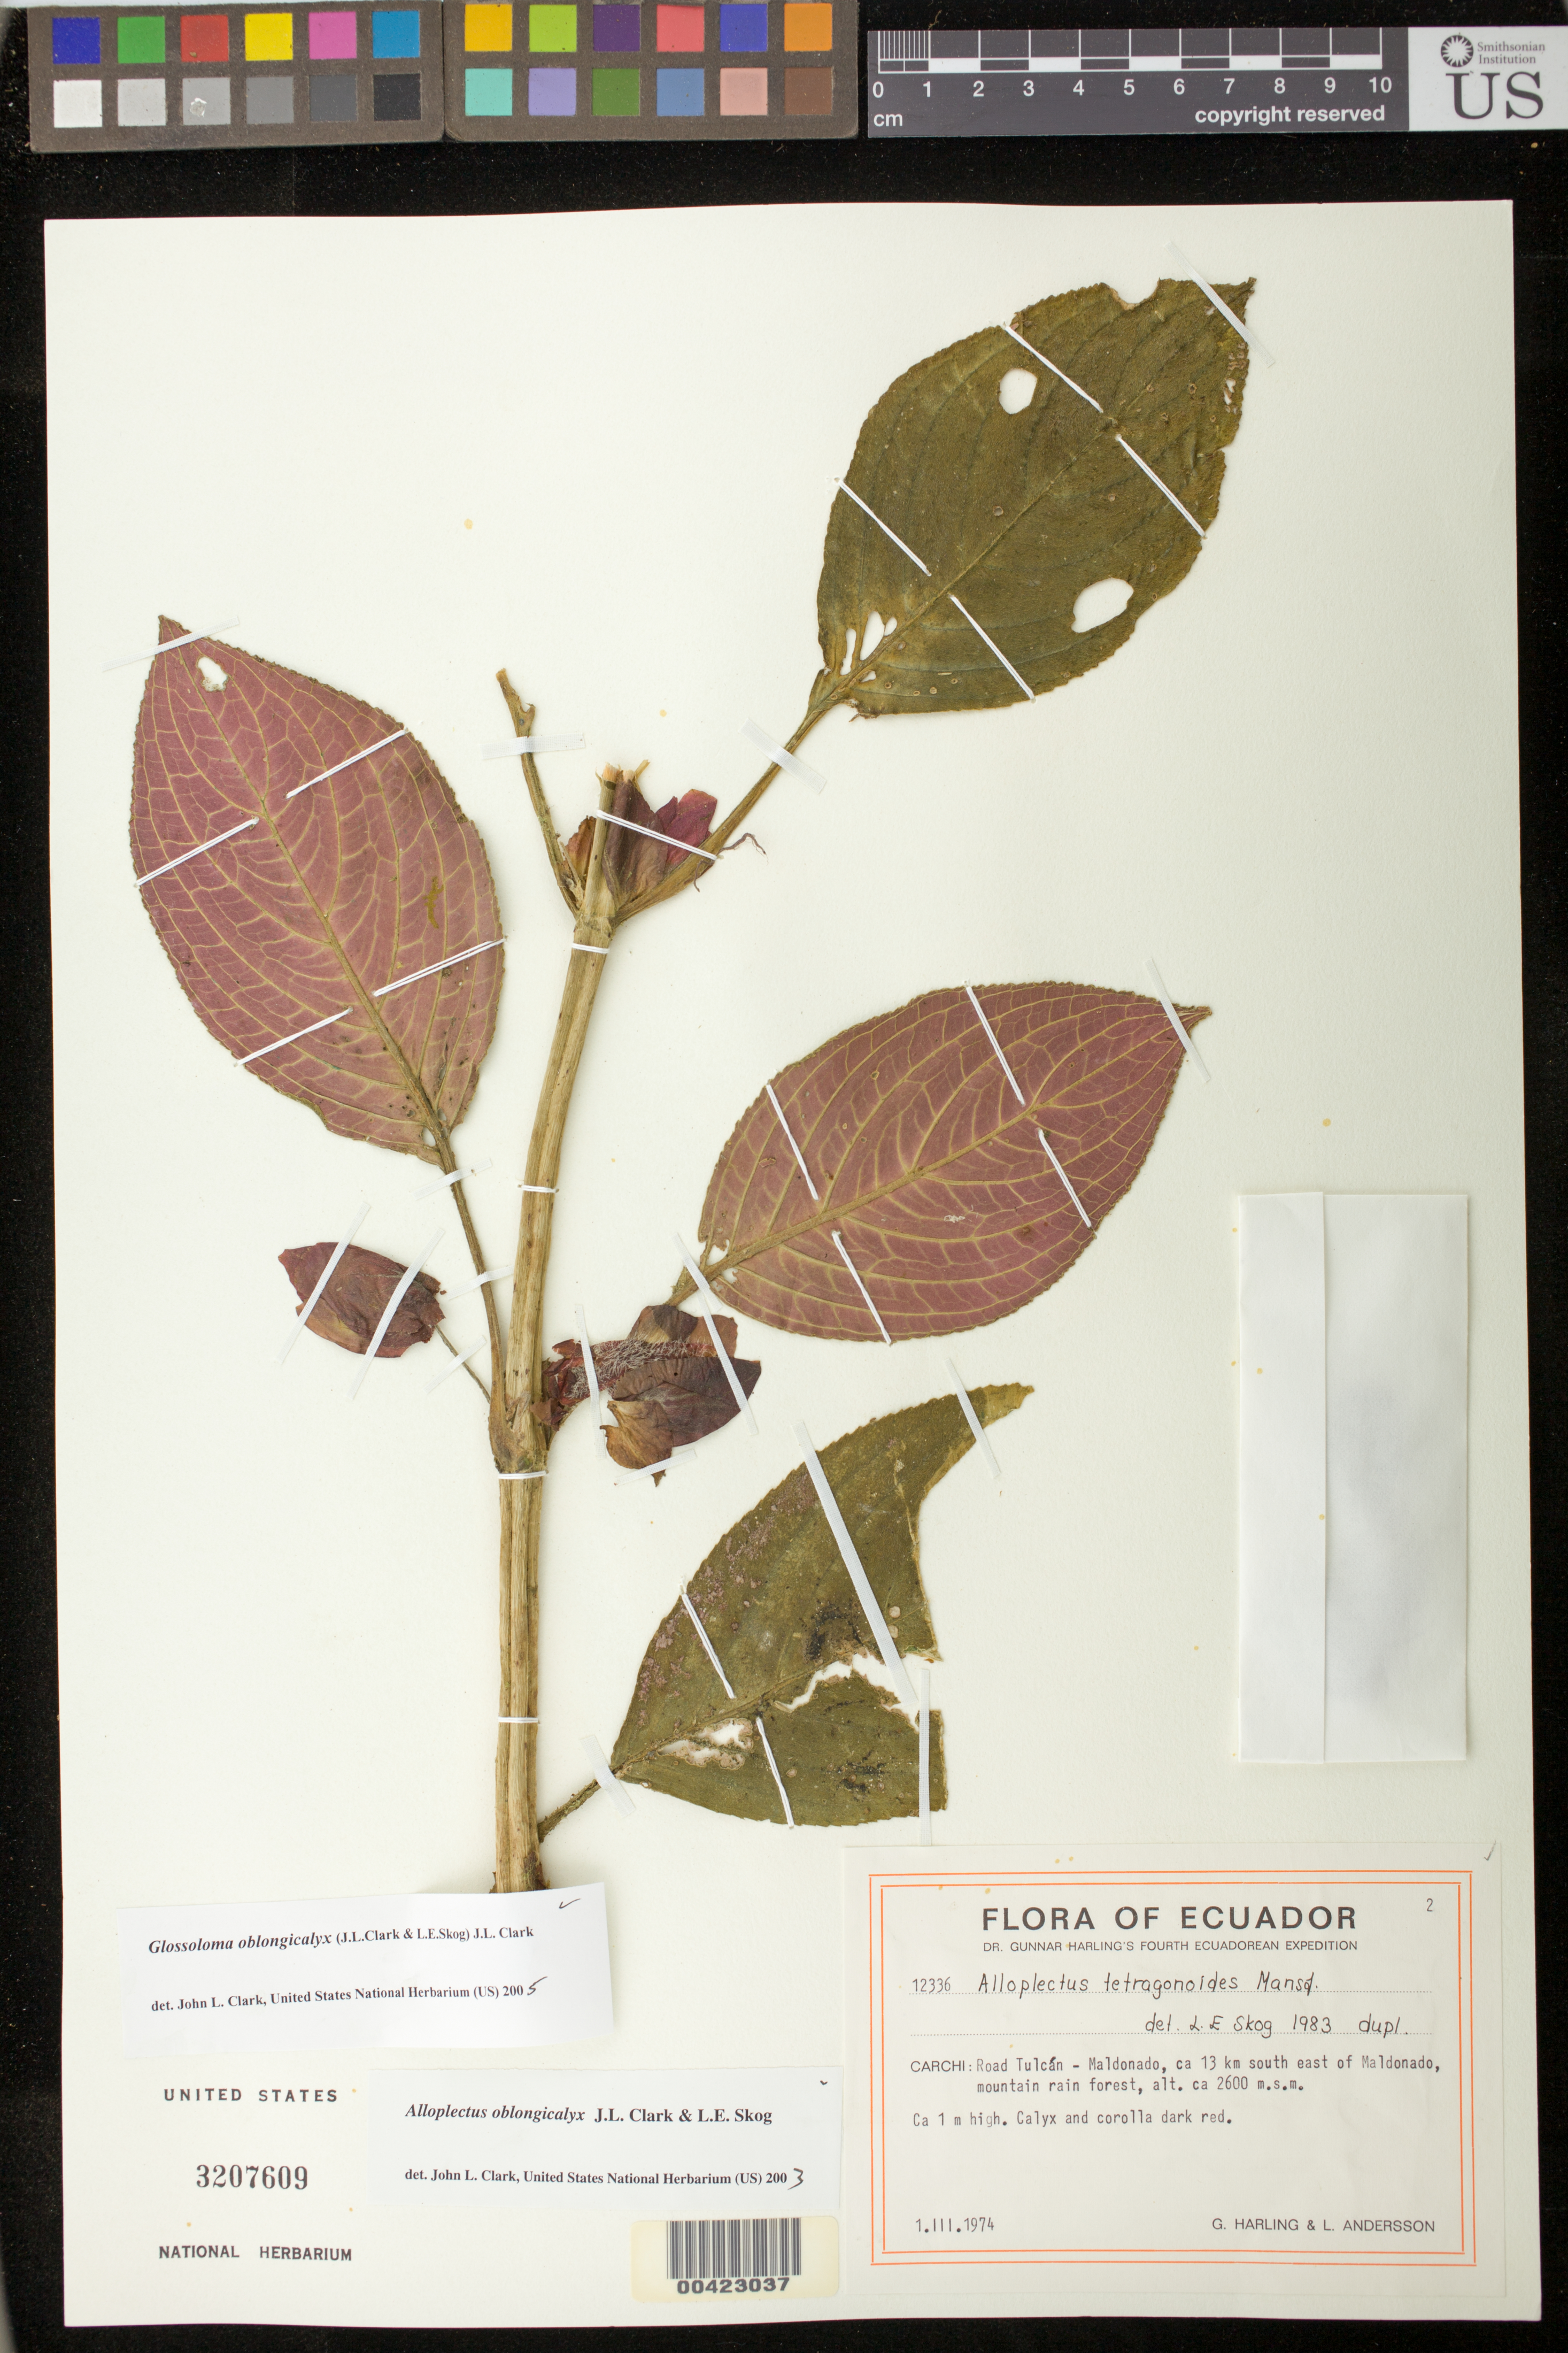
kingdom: Plantae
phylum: Tracheophyta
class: Magnoliopsida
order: Lamiales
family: Gesneriaceae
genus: Glossoloma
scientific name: Glossoloma oblongicalyx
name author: (J.L. Clark & L.E. Skog) J.L. Clark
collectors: G. Harling & L. Andersson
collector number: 12336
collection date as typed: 01 Mar 1974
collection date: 1974-03-01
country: Ecuador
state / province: Carchi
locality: Road Tulcán - Maldonado, ca 13 km south east of Maldonado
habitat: Mountain rain forest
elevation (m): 2600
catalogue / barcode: US 3207609